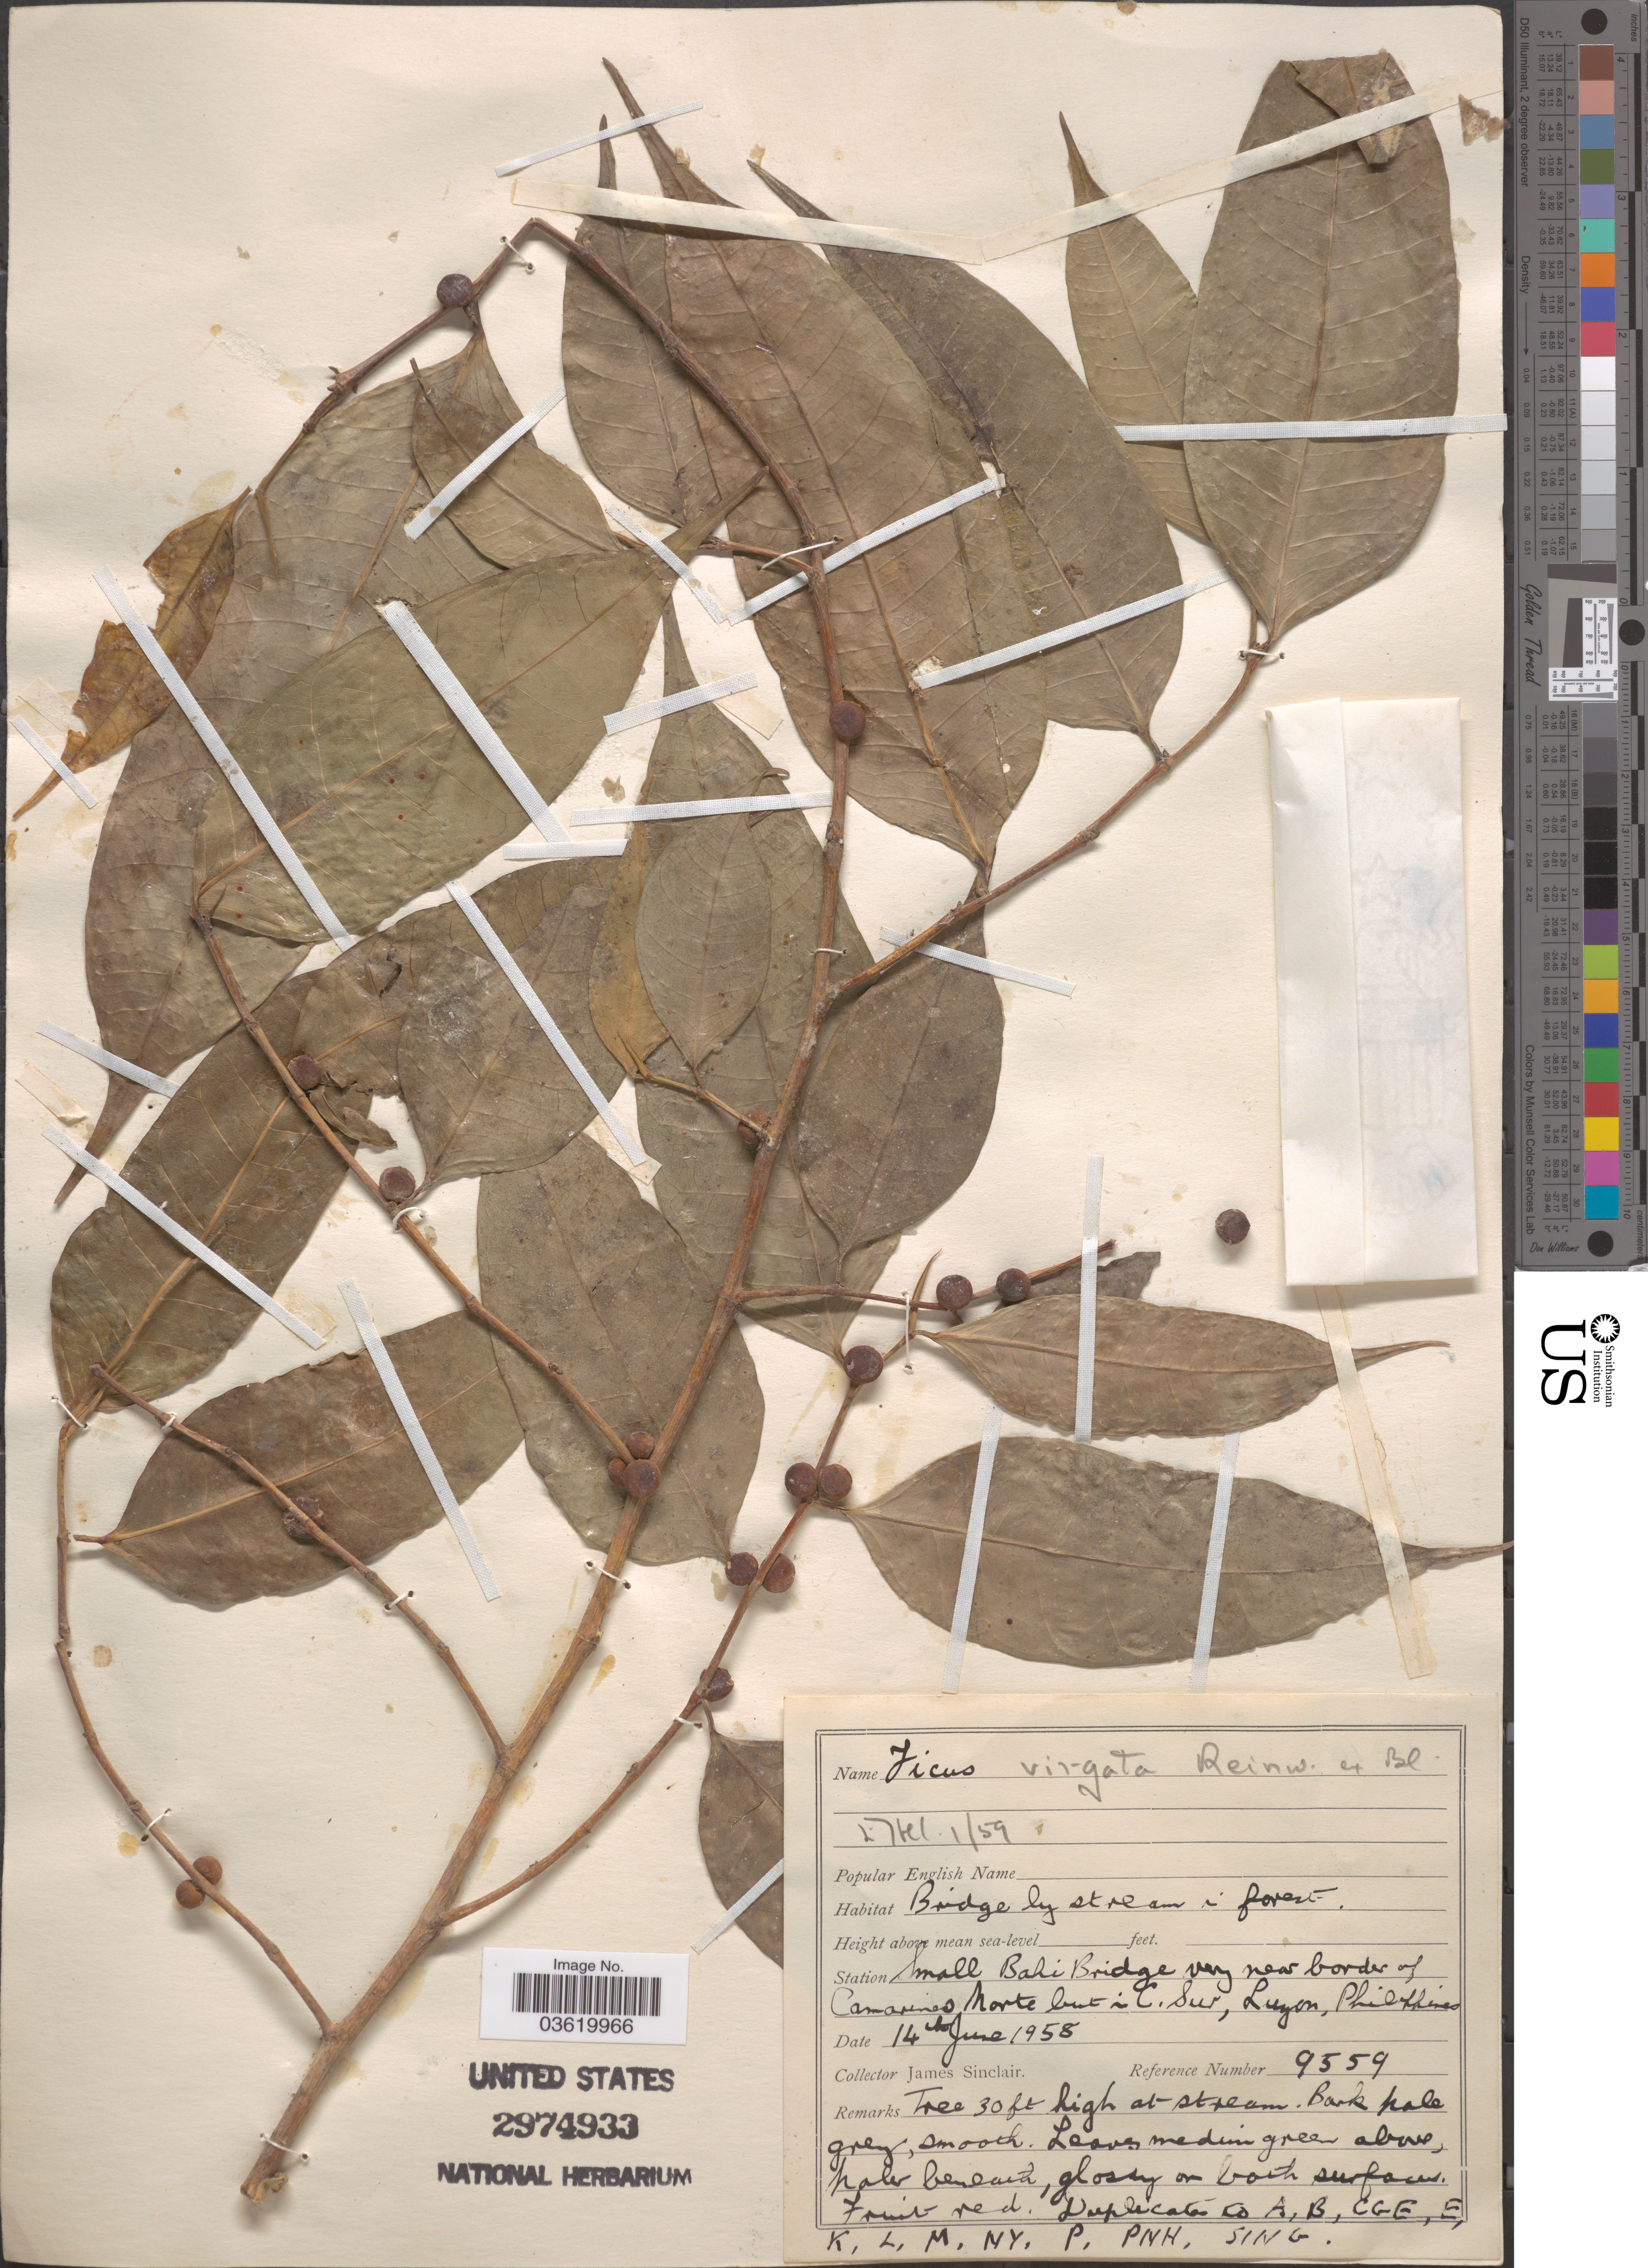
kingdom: Plantae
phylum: Tracheophyta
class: Magnoliopsida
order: Rosales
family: Moraceae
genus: Ficus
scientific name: Ficus virgata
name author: Reinw.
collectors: J. Sinclair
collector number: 9559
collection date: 1958-06-14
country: Philippines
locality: Station Small Bahi Bridge very near border of Camarines Norte but in C. Sur, Luzon.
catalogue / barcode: US 2974933